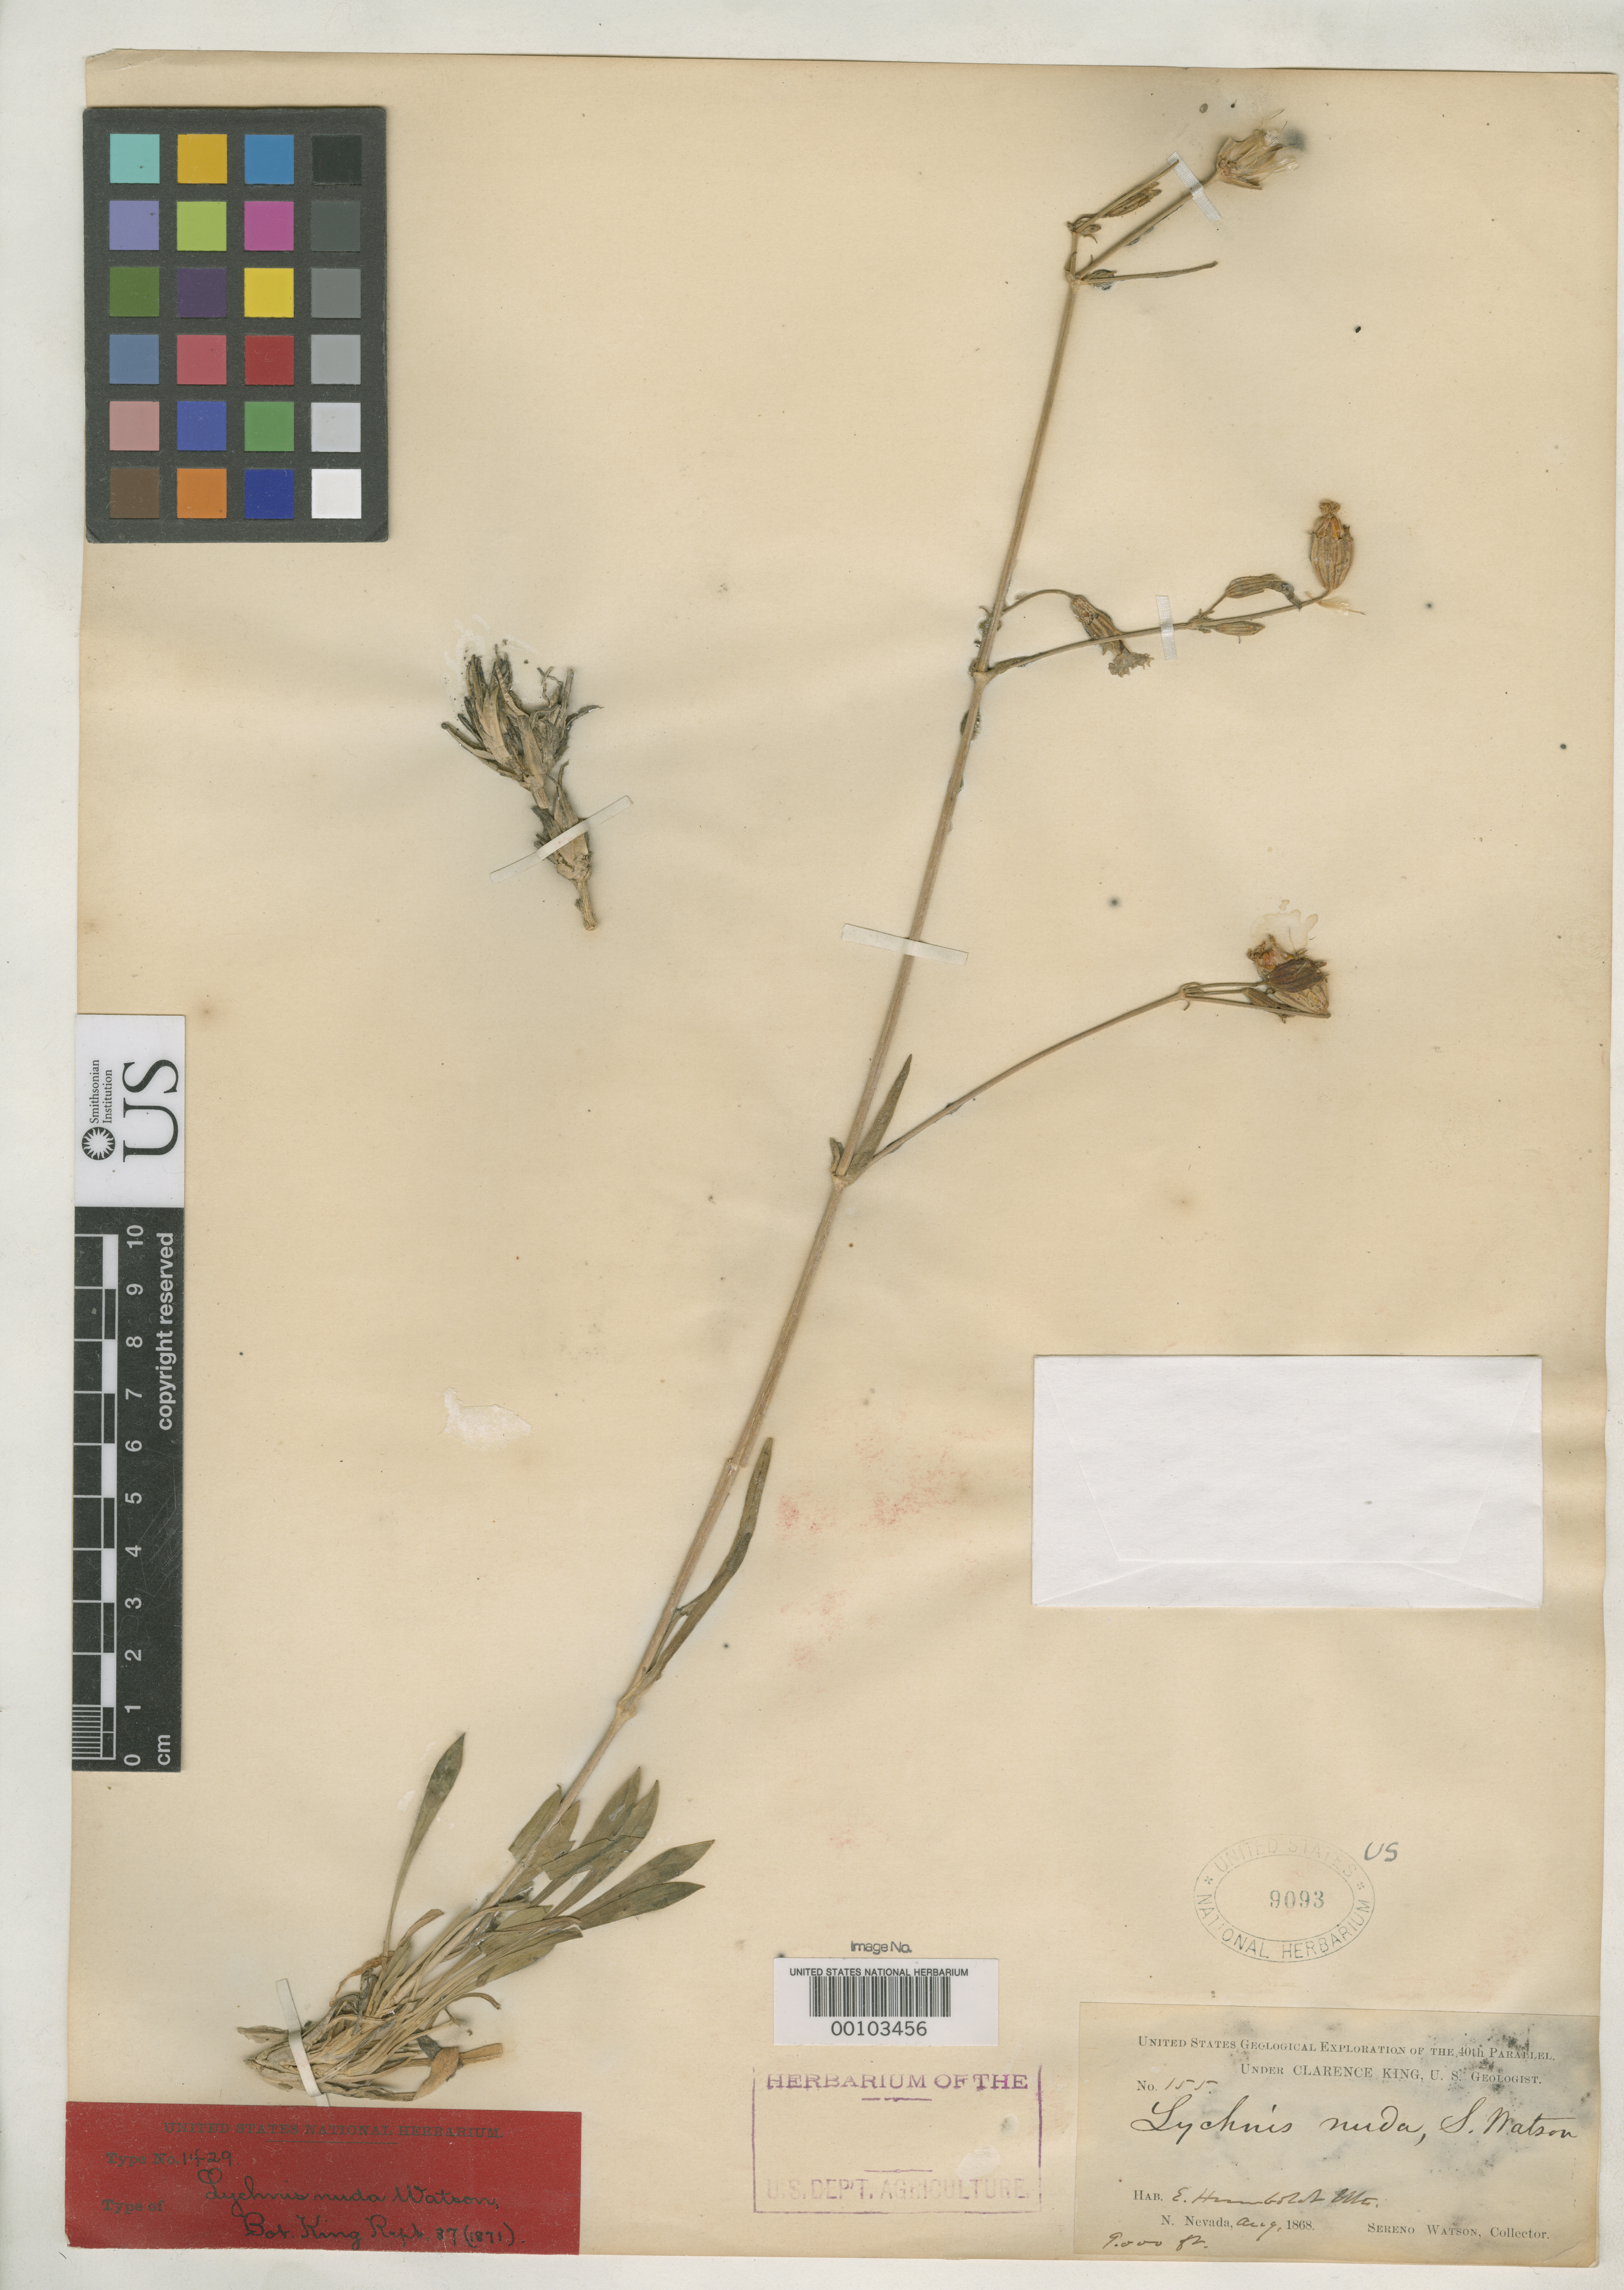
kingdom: Plantae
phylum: Tracheophyta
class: Magnoliopsida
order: Caryophyllales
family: Caryophyllaceae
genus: Lychnis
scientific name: Lychnis nuda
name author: S. Watson in C. King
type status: Isotype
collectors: S. Watson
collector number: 155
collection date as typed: Aug 1868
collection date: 1868-08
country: United States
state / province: Nevada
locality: East Humboldt Mtns.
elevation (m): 2896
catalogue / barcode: US 9093